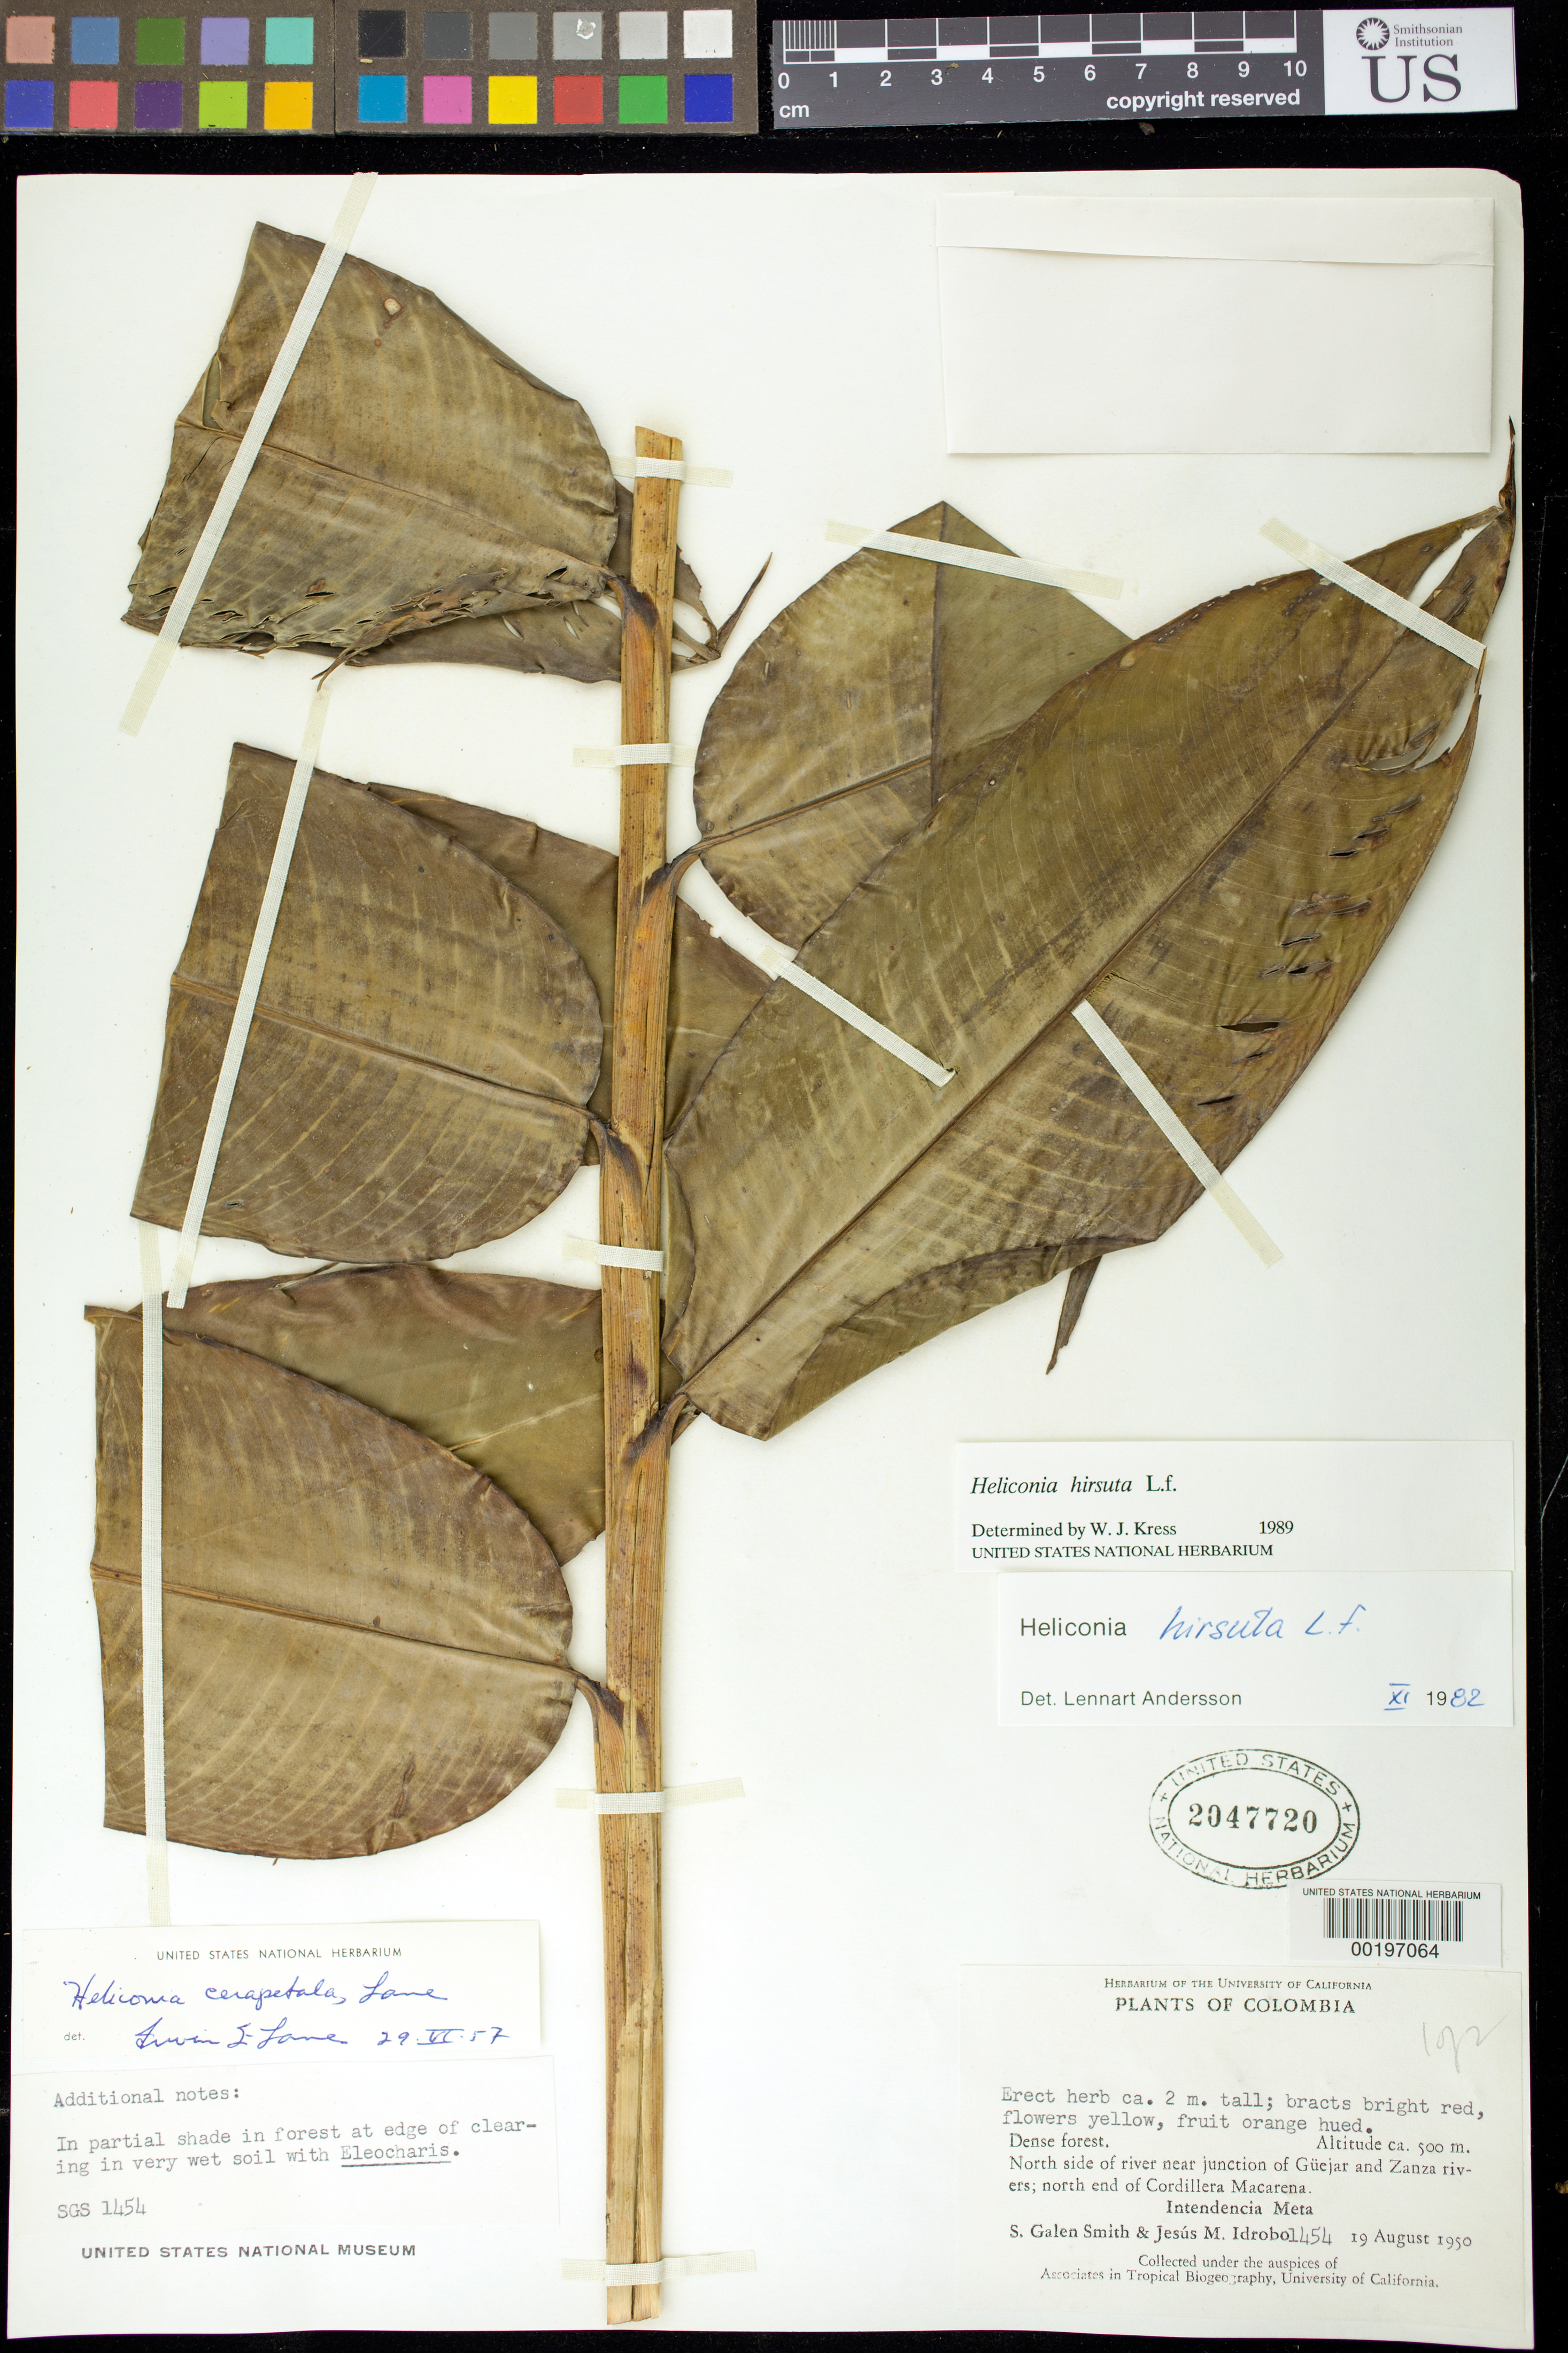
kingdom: Plantae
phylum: Tracheophyta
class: Liliopsida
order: Zingiberales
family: Heliconiaceae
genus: Heliconia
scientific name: Heliconia hirsuta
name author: L. f.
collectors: S. G. Smith & J. M. Idrobo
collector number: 1454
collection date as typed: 19 Aug 1950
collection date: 1950-08-19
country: Colombia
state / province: Meta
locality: N side of river near junction of Guejar and Zanza Rivers, N end of Cordillera Macarena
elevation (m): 500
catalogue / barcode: US 2047720